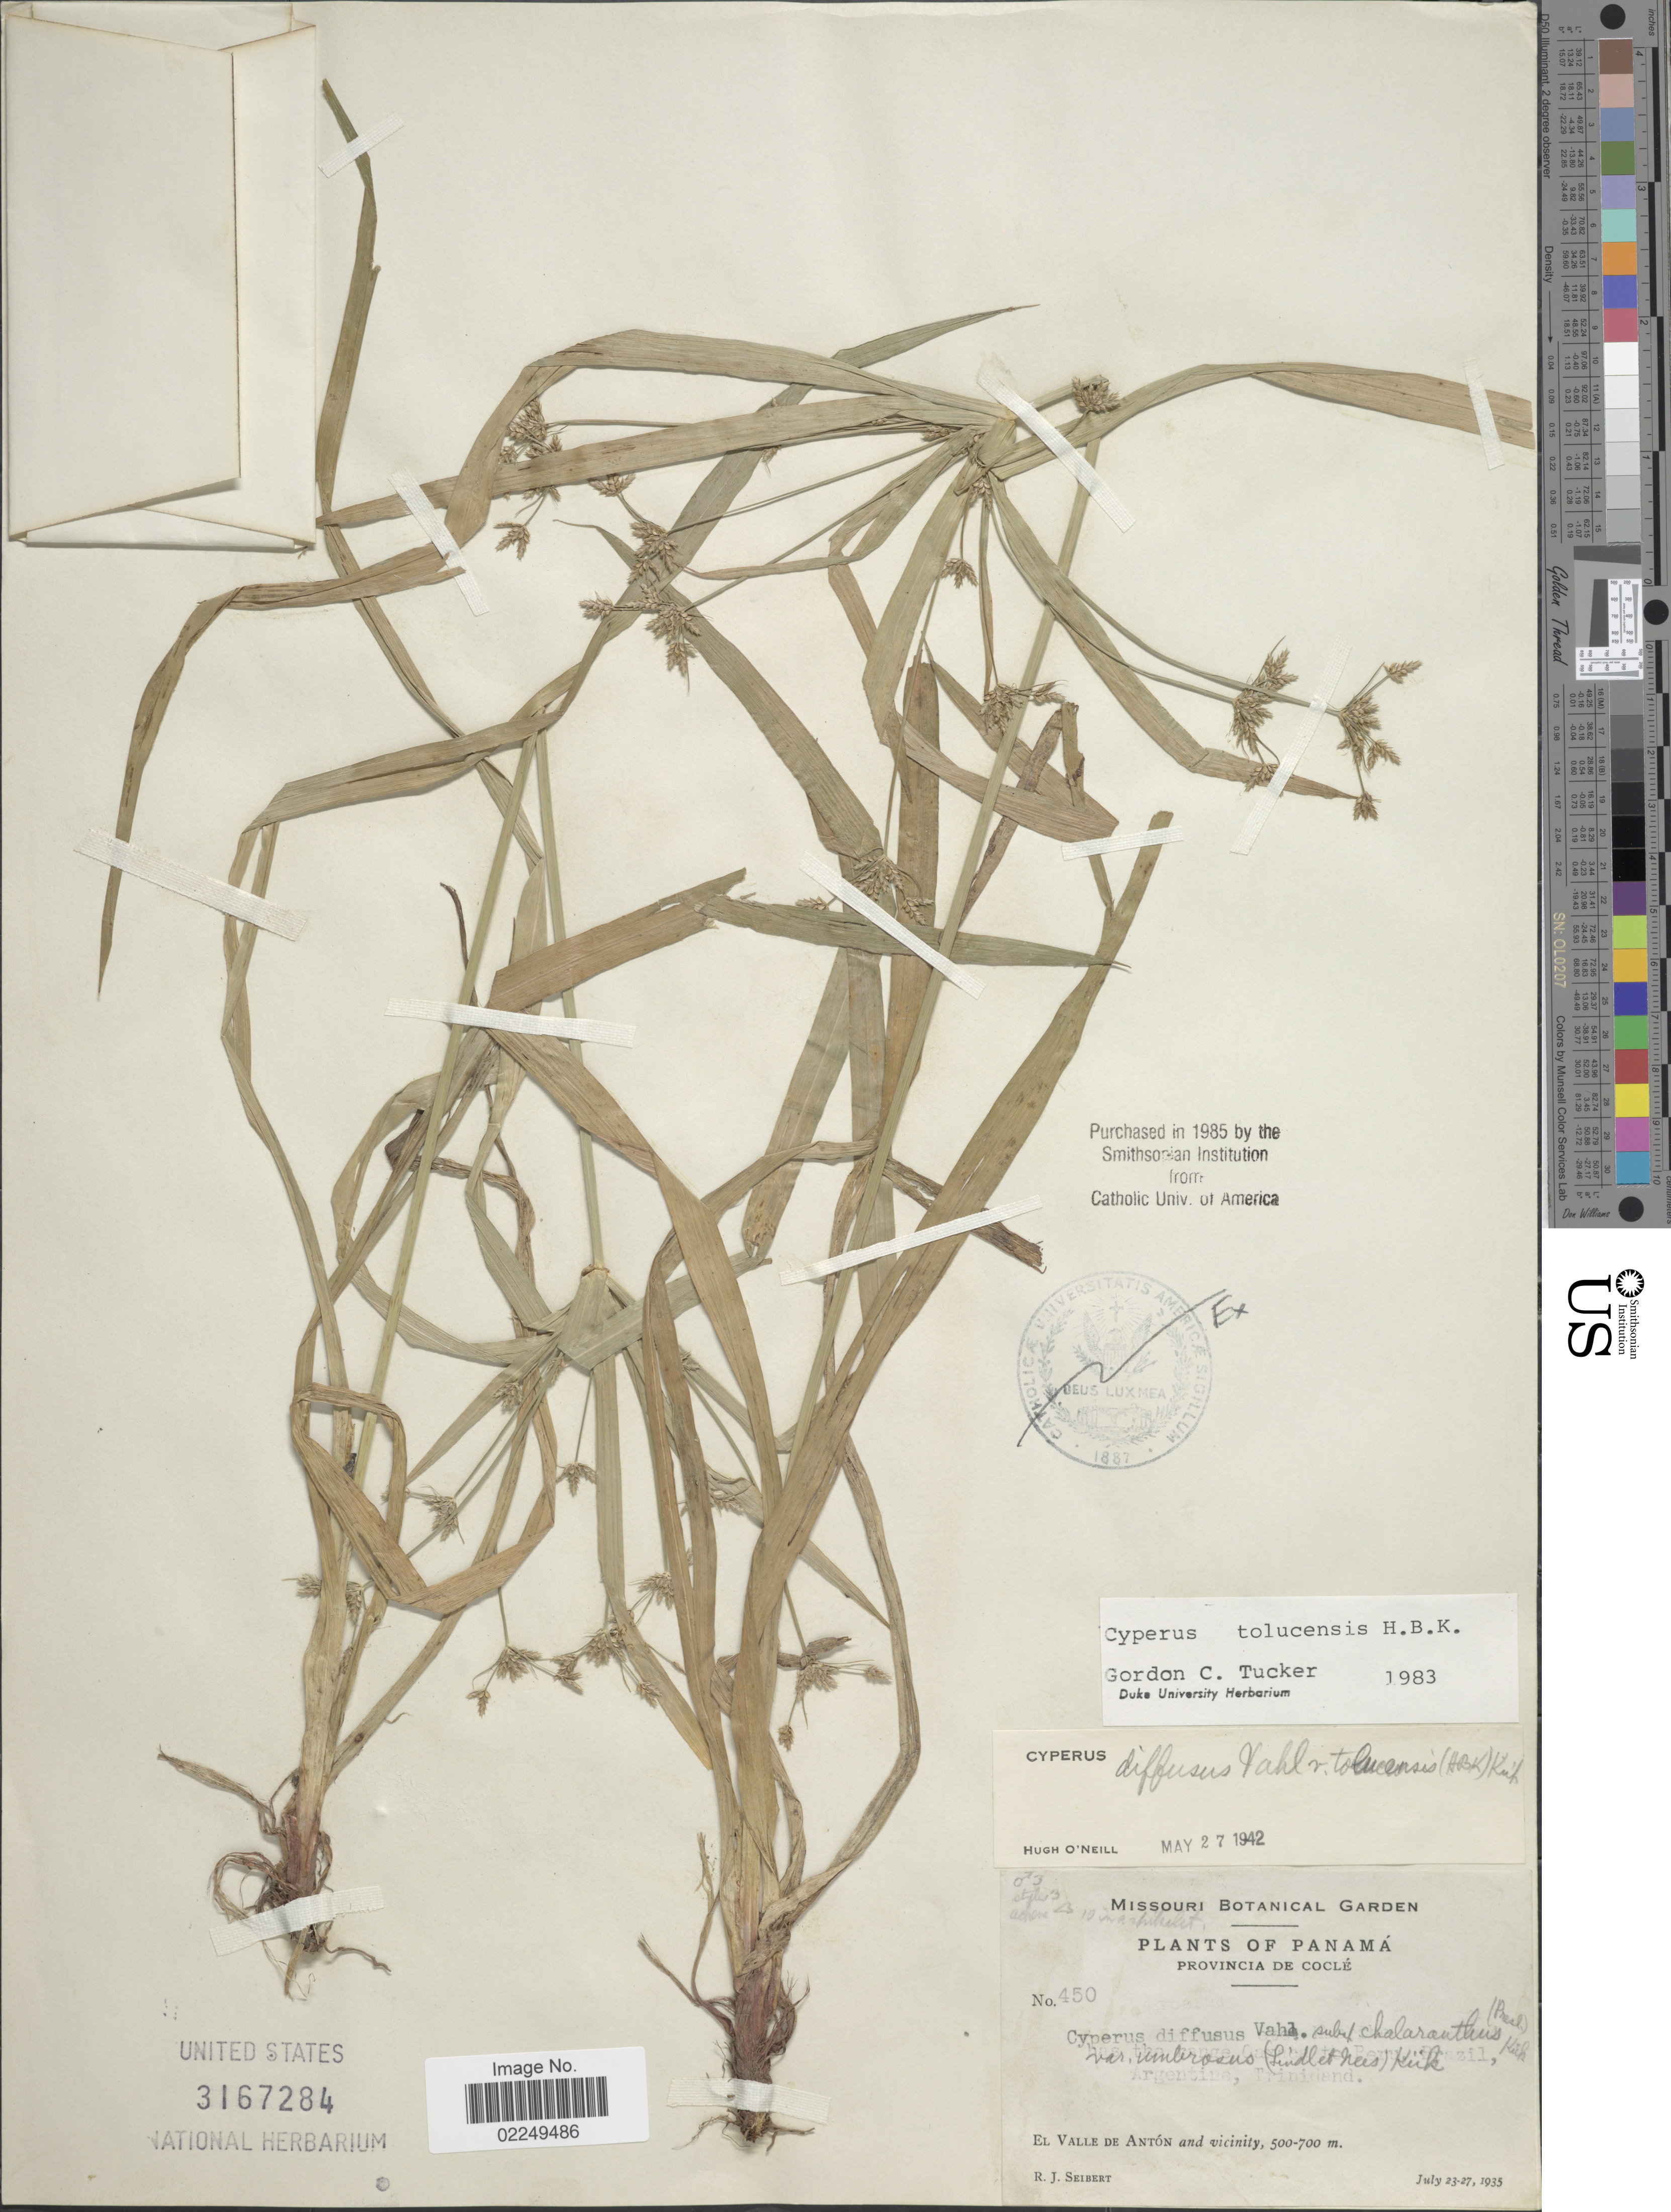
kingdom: Plantae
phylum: Tracheophyta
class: Liliopsida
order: Poales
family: Cyperaceae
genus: Cyperus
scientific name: Cyperus laxus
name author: Lam.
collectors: R. J. Seibert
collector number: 450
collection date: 1935-07-23/1935-07-27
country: Panama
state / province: Coclé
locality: Provincia de Cocle, El Valle de Anton and vicinity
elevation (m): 500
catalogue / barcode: US 3167284